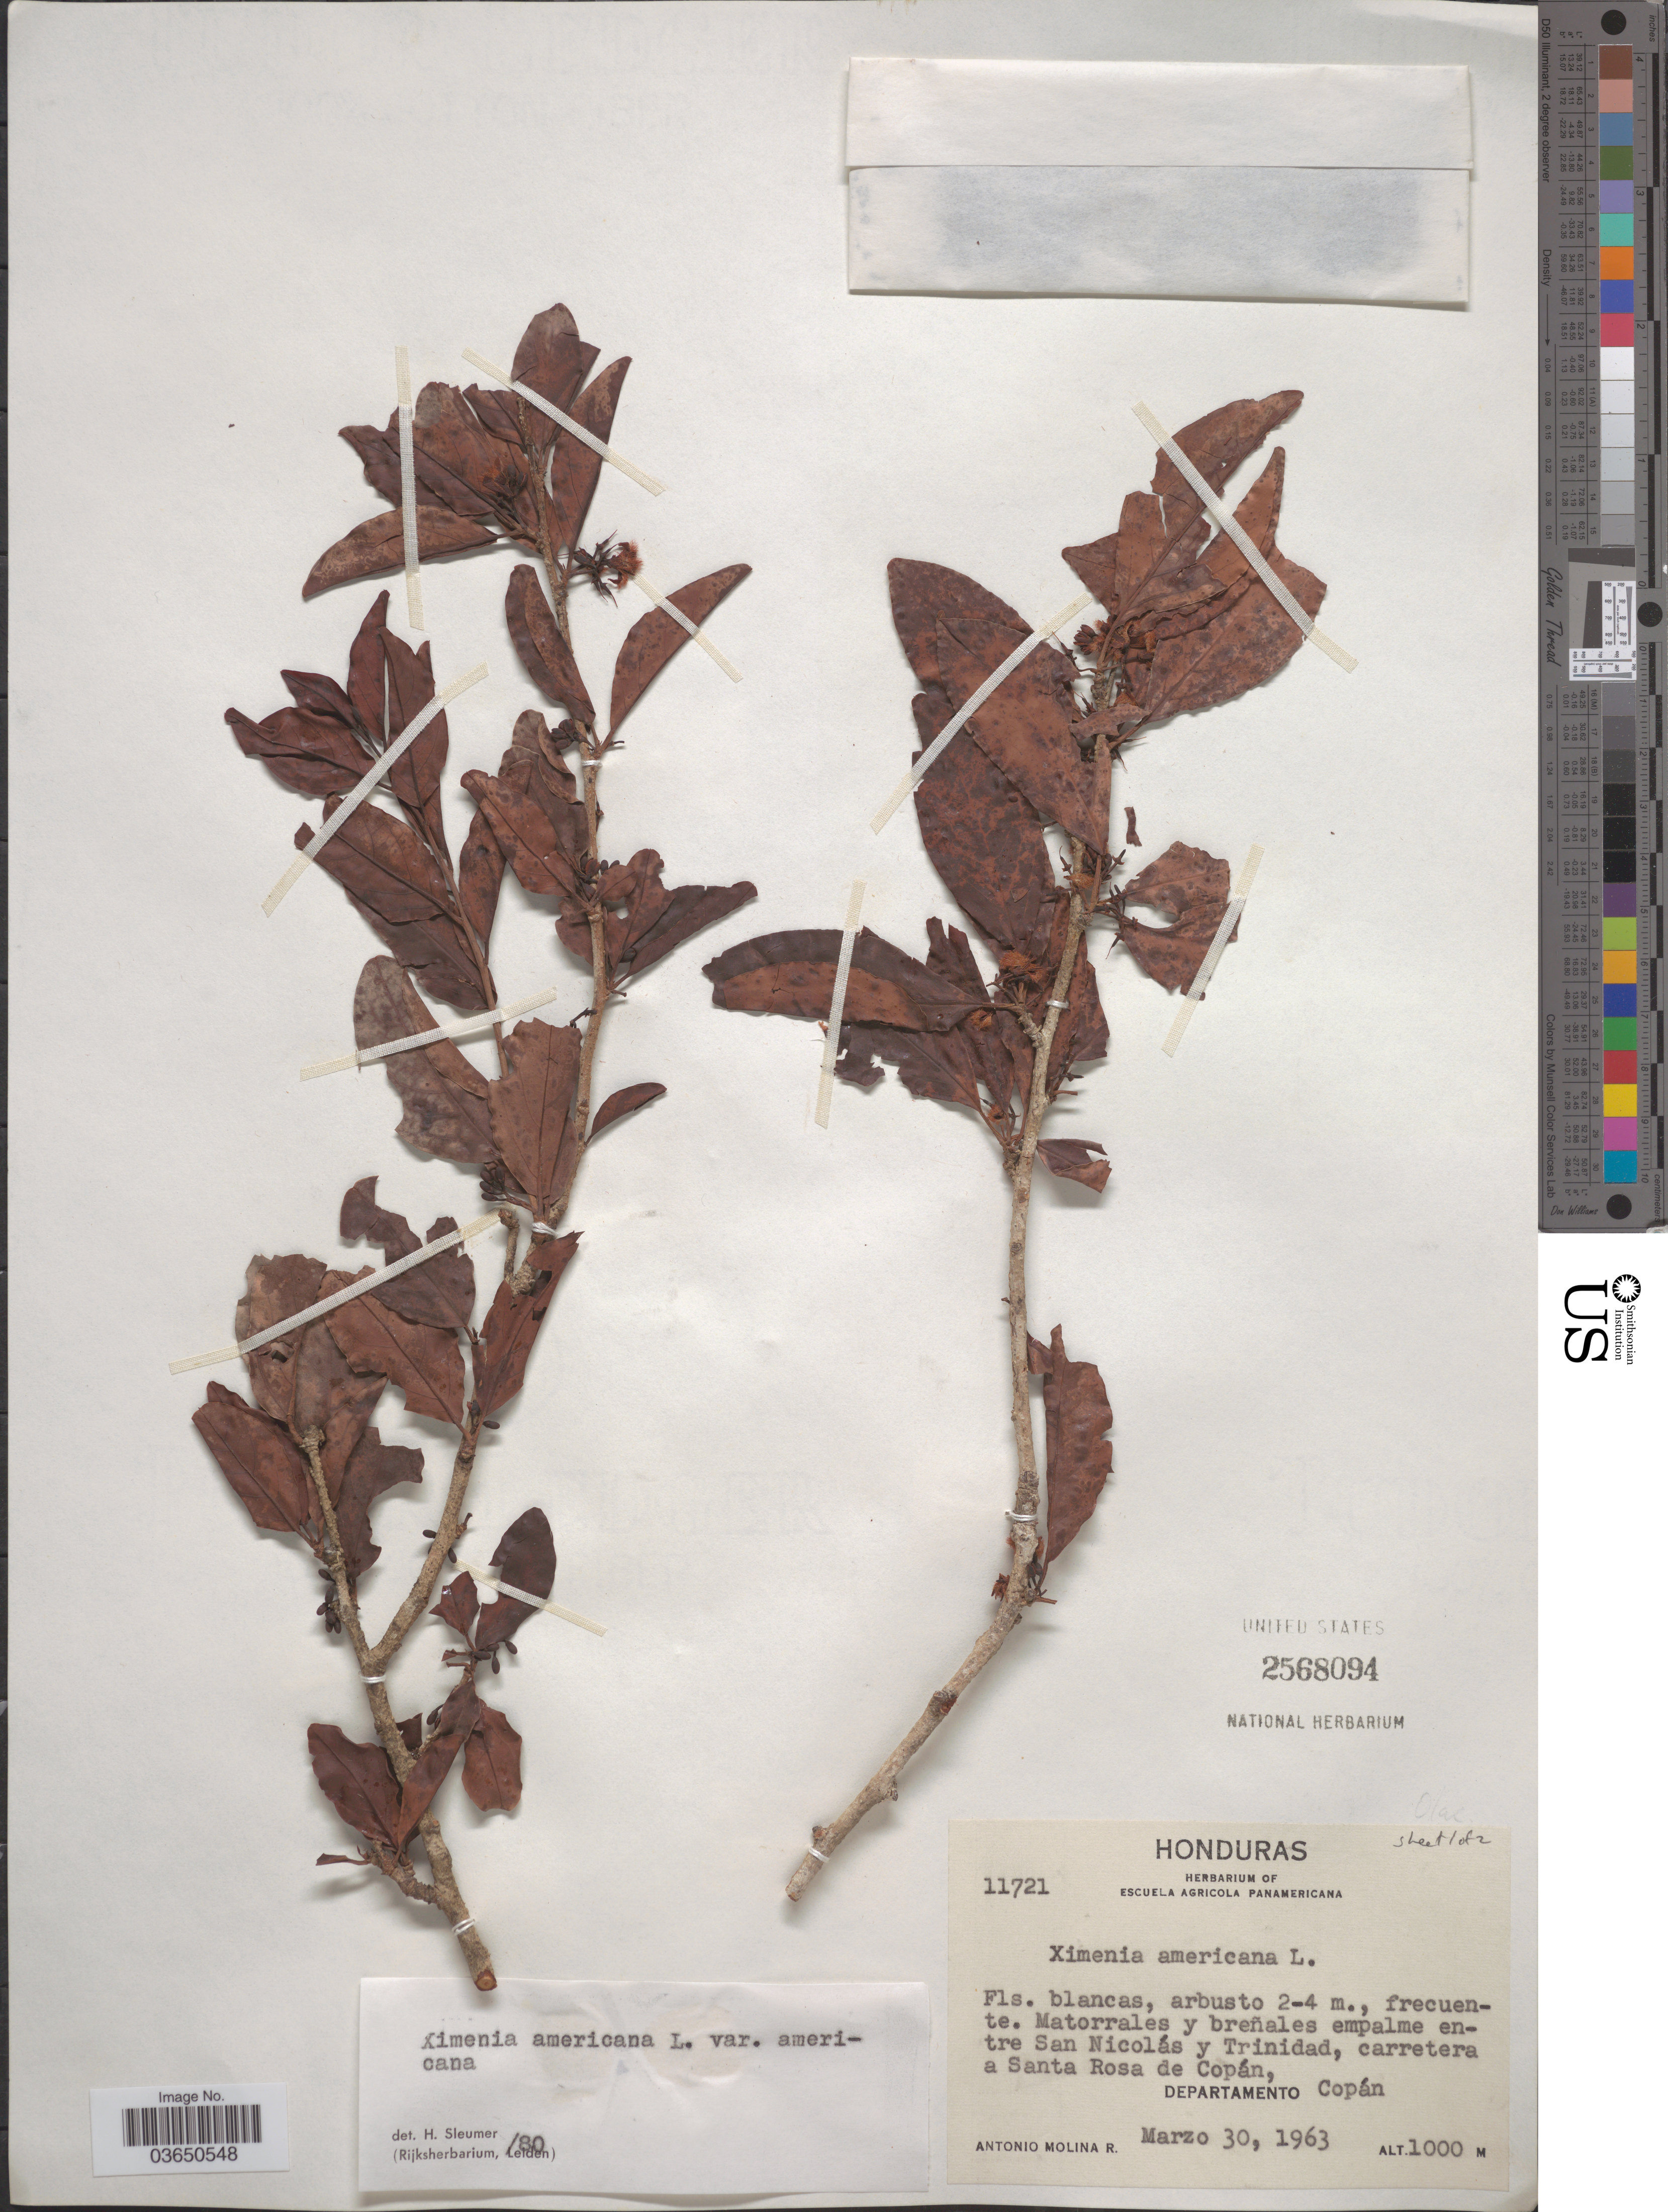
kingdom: Plantae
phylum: Tracheophyta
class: Magnoliopsida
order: Santalales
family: Ximeniaceae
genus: Ximenia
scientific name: Ximenia americana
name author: L.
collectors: A. Molina R.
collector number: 11721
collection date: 1963-03-30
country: Honduras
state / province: Copán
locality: Matorrales y breñales empalme entre San Nicolás y Trinidad, carretera a Santa Rosa de Copán, Departamento Copán.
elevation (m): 1000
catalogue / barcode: US 2568094